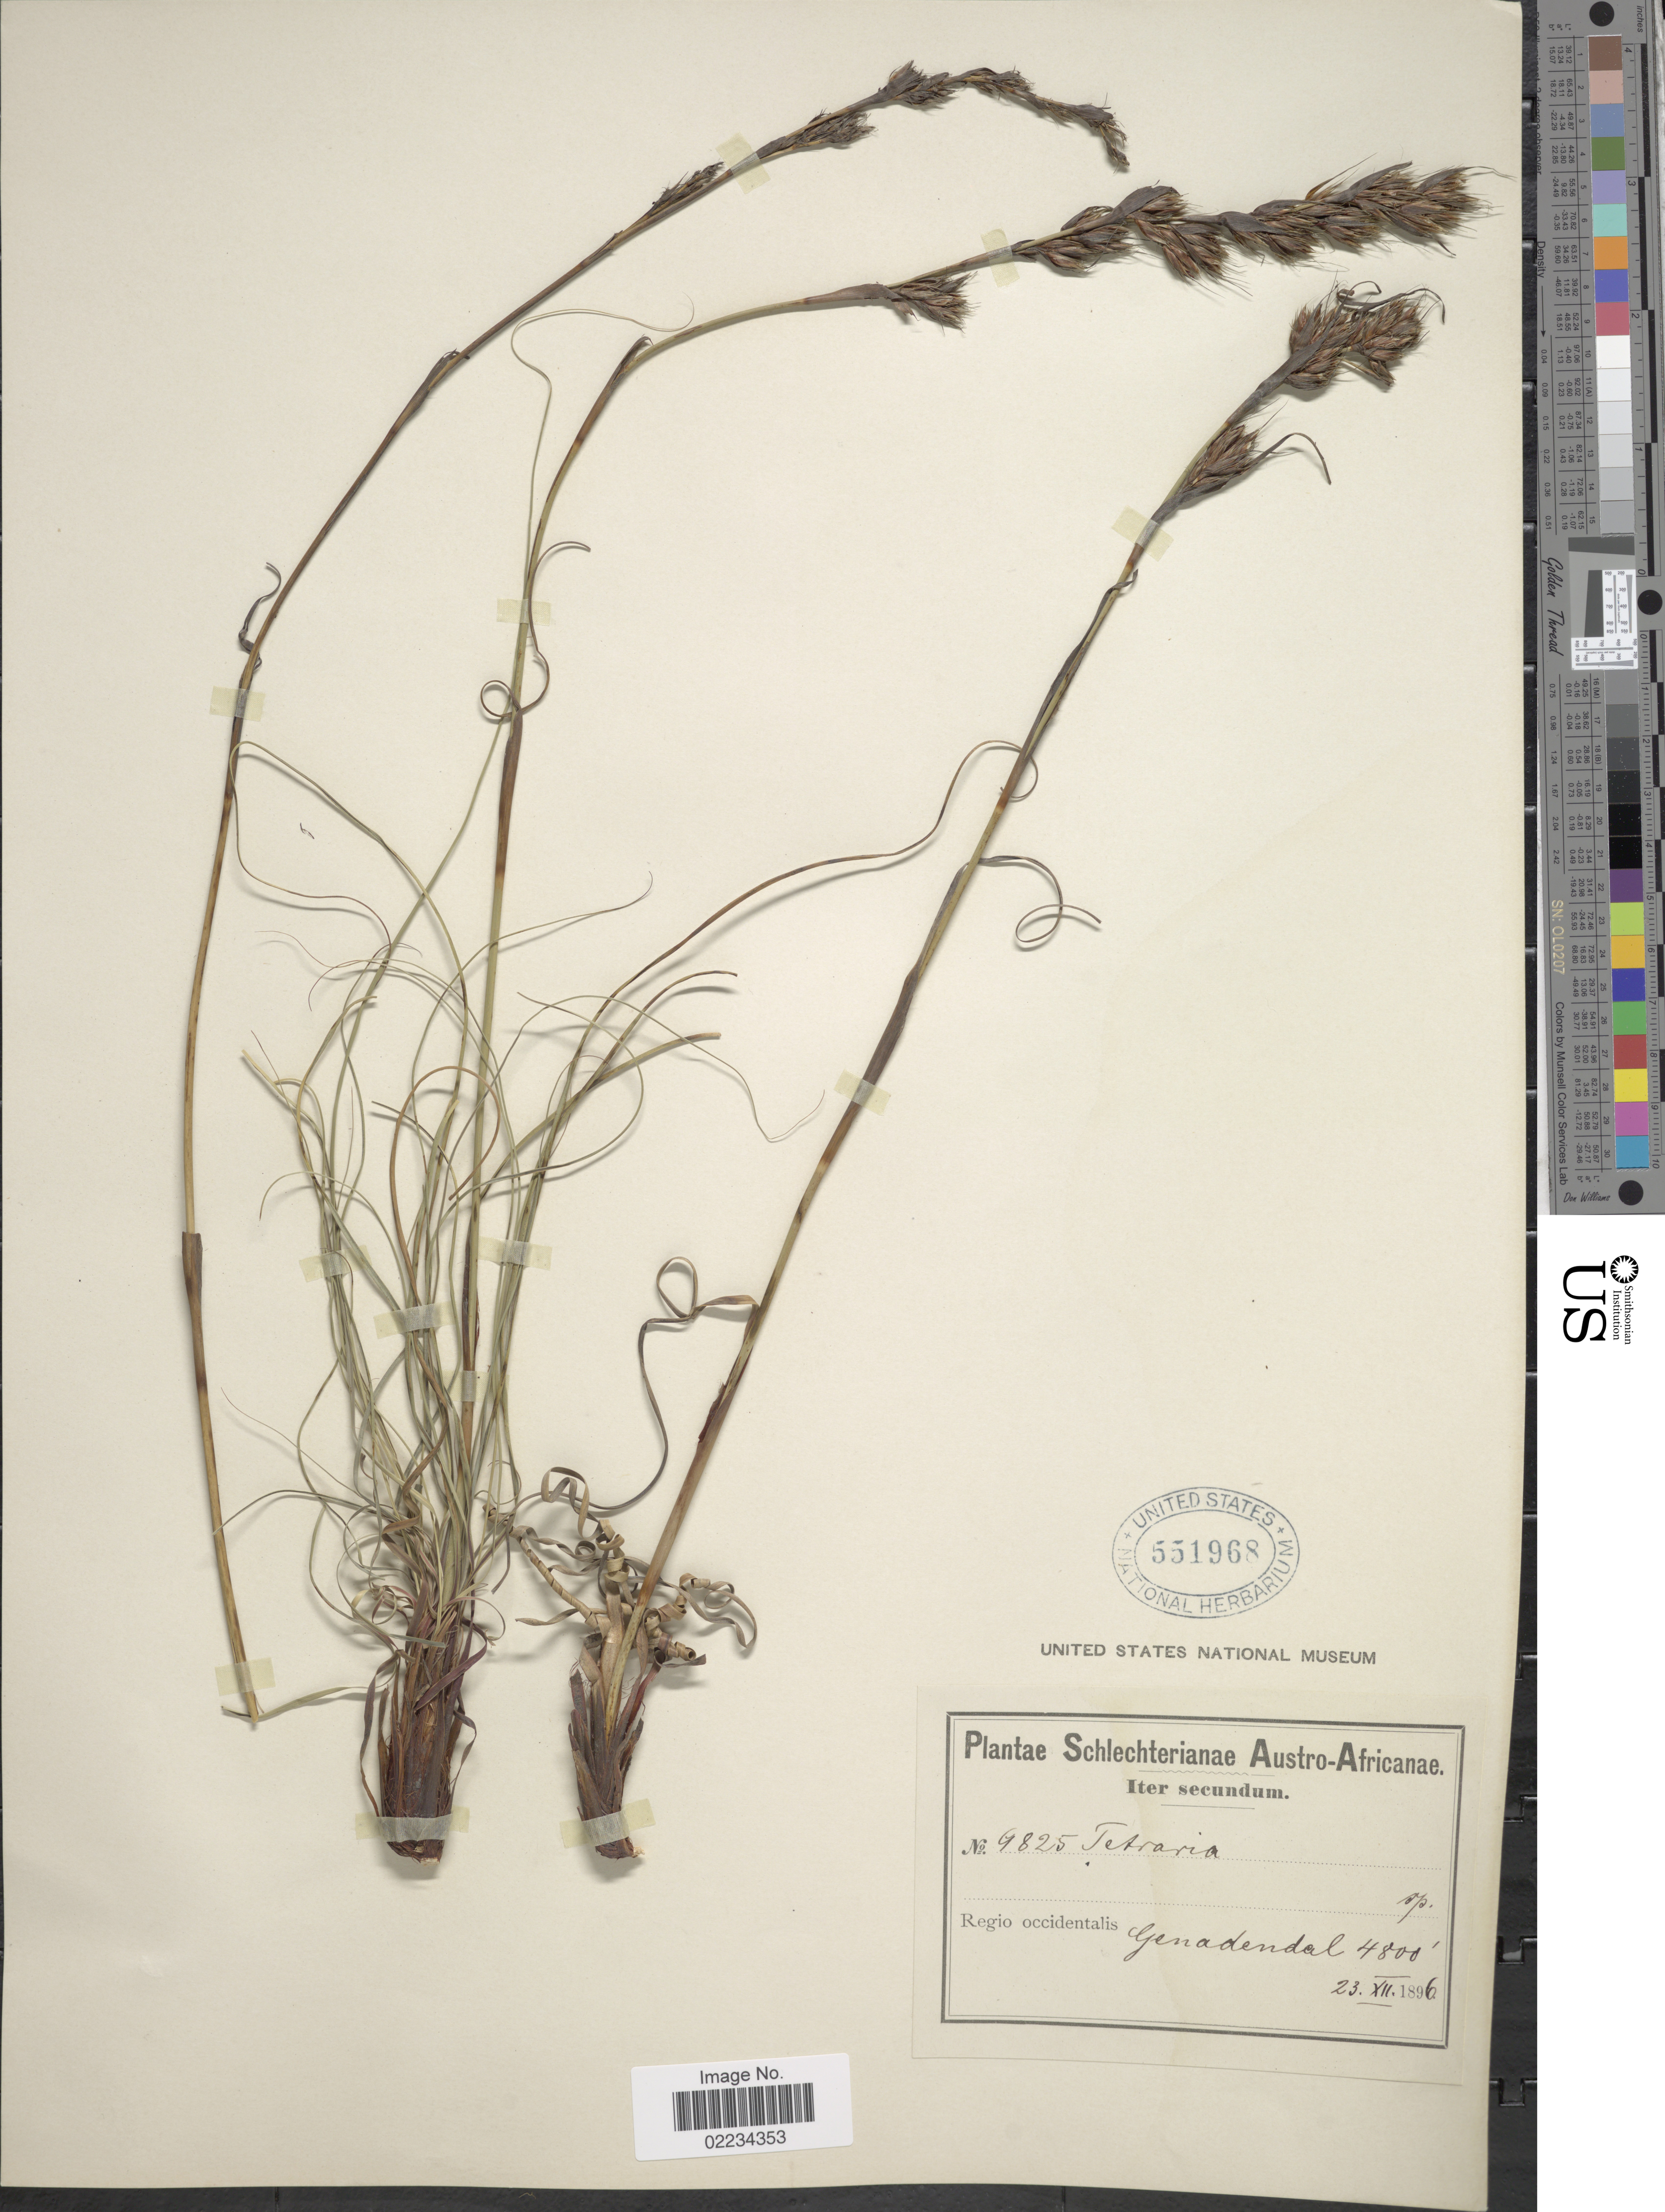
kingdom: Plantae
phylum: Tracheophyta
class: Liliopsida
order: Poales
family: Cyperaceae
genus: Tetraria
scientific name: Tetraria capillacea var. intercedens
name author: Kük.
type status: Isosyntype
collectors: Schlechter, --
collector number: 9825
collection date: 1896-12-23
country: South Africa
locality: Austro-Africanae, Iter secundum, Regio occidentalis Genadendal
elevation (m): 1463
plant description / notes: Potential type of Tetraria capillacea (Thunb.) C.B.Clarke var. intercedens Kük. Specimen retrieved from general collection and stored at Type Register.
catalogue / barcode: US 551968